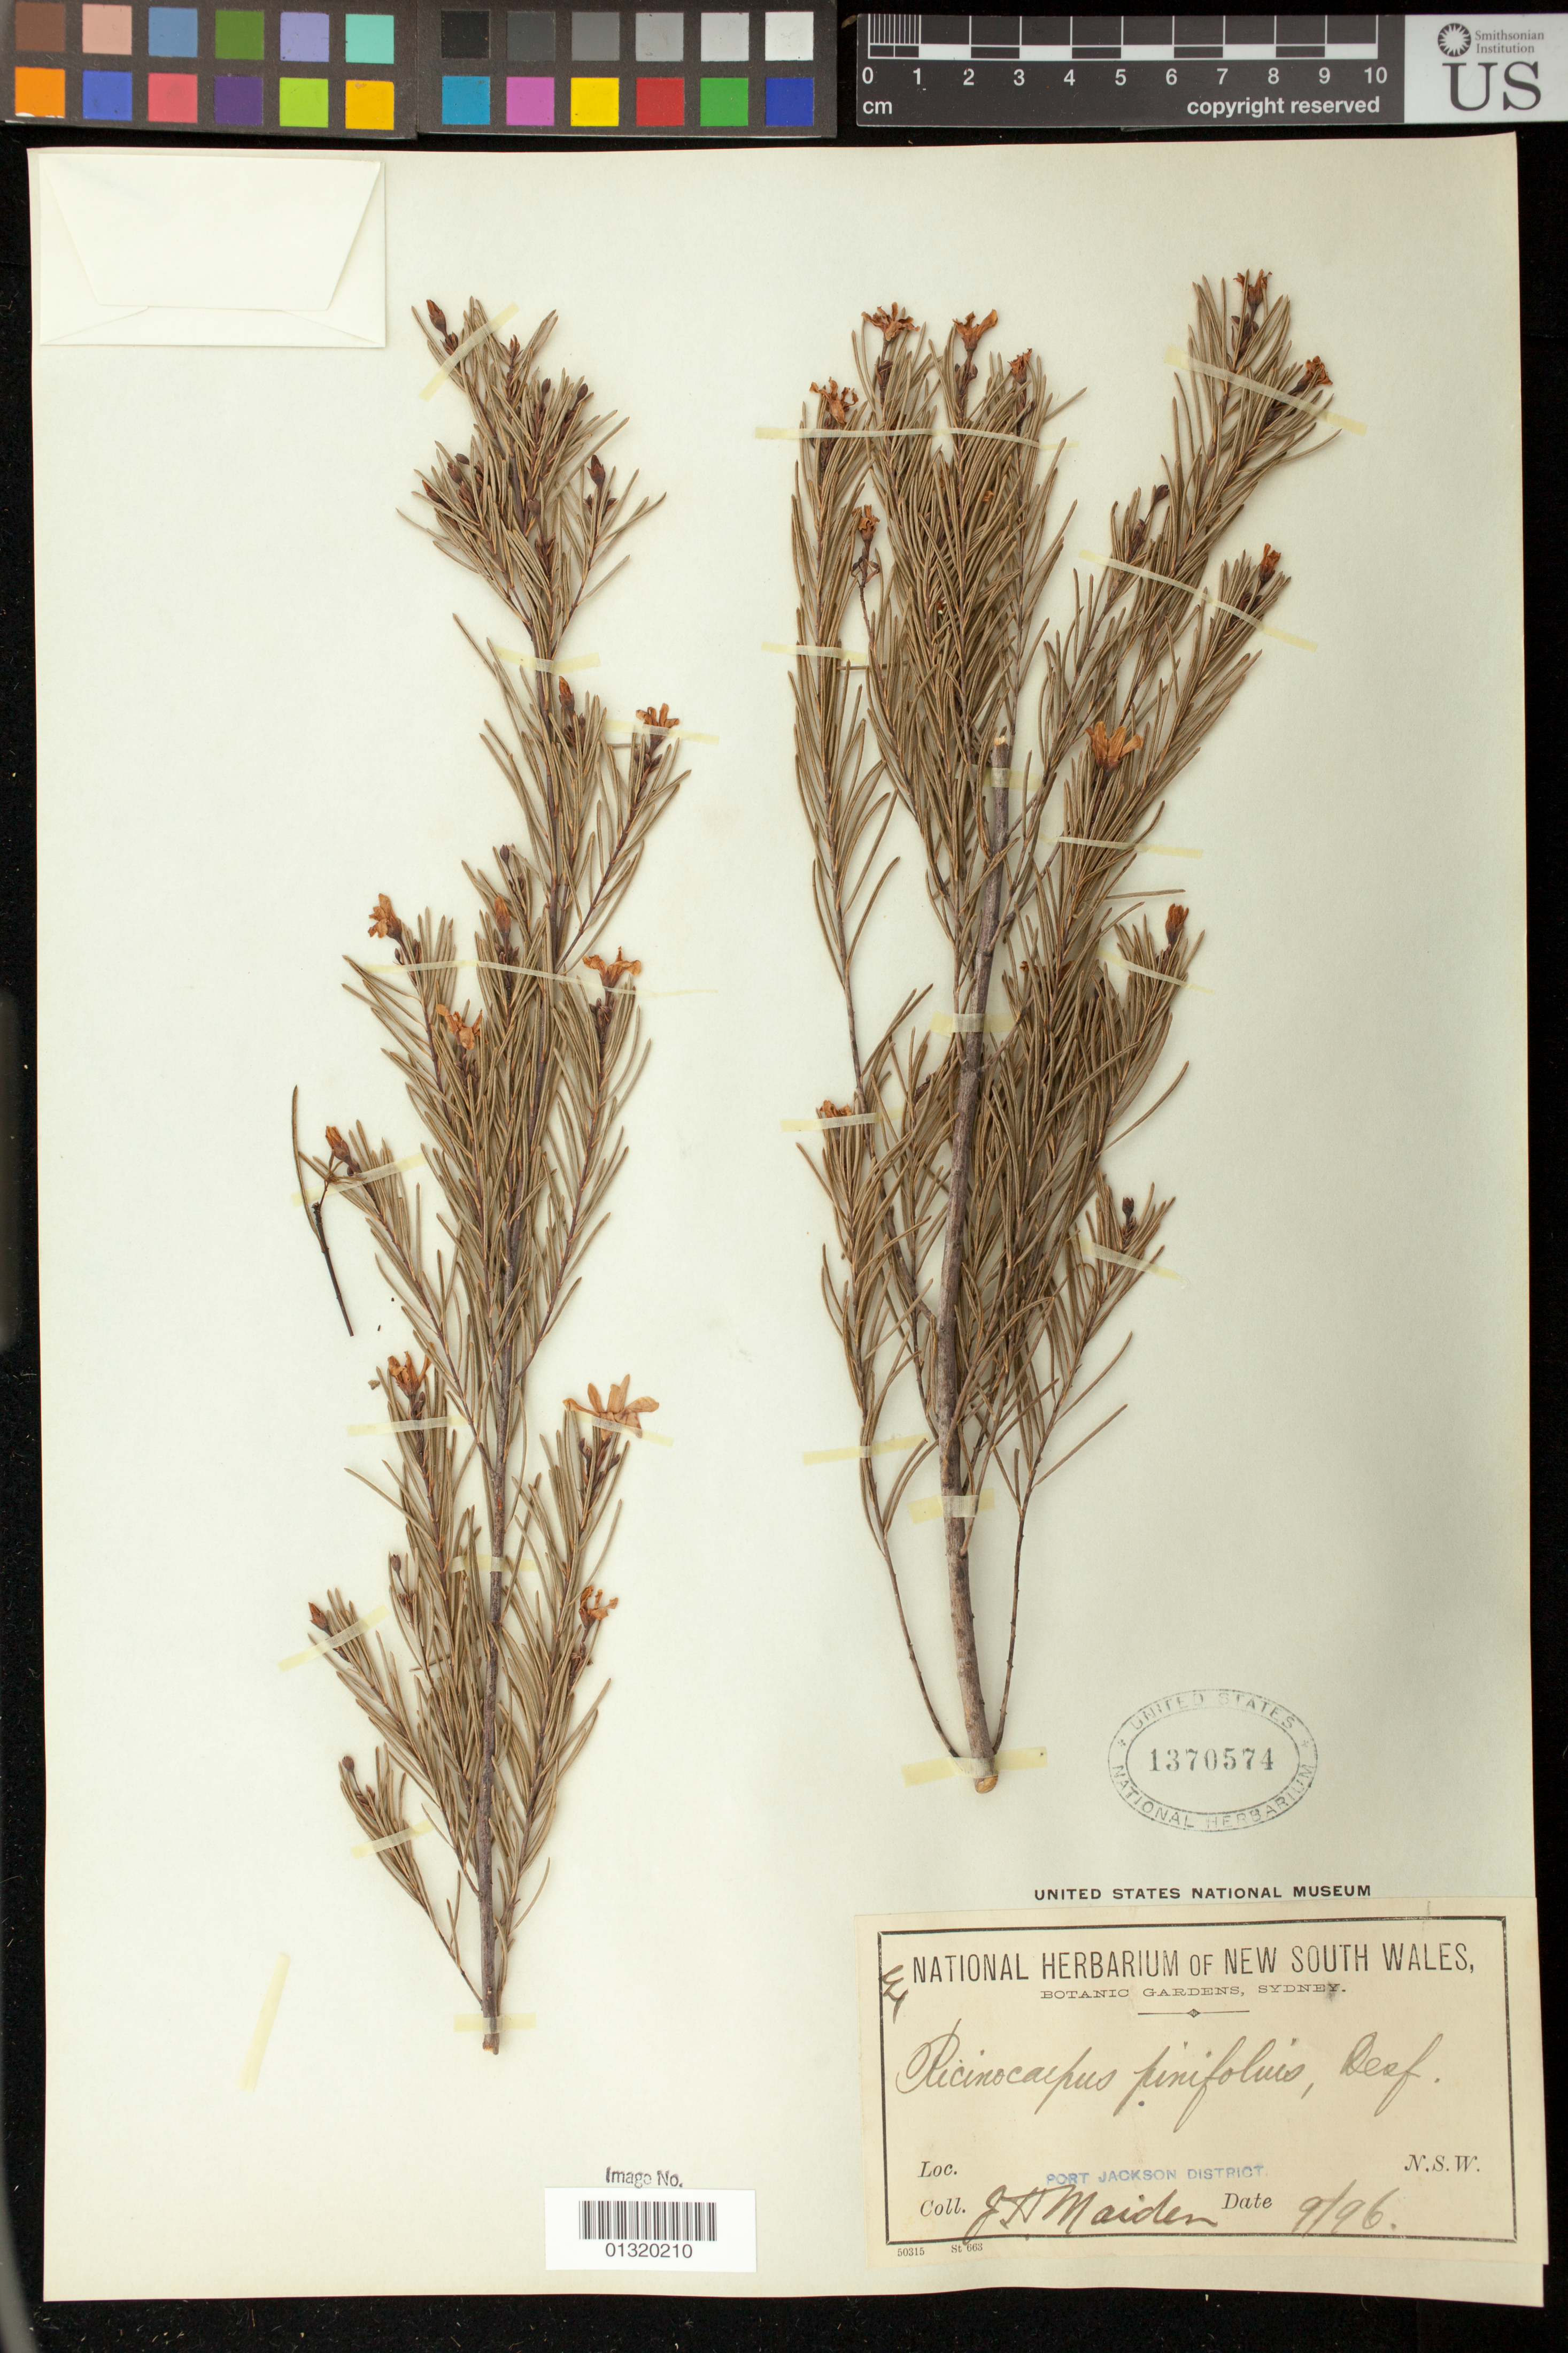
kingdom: Plantae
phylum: Tracheophyta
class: Magnoliopsida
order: Malpighiales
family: Euphorbiaceae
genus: Ricinocarpos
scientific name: Ricinocarpos pinifolius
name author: Desf.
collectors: J. Maiden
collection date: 1896-09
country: Australia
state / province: New South Wales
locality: Port Jackson District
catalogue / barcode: US 1370574